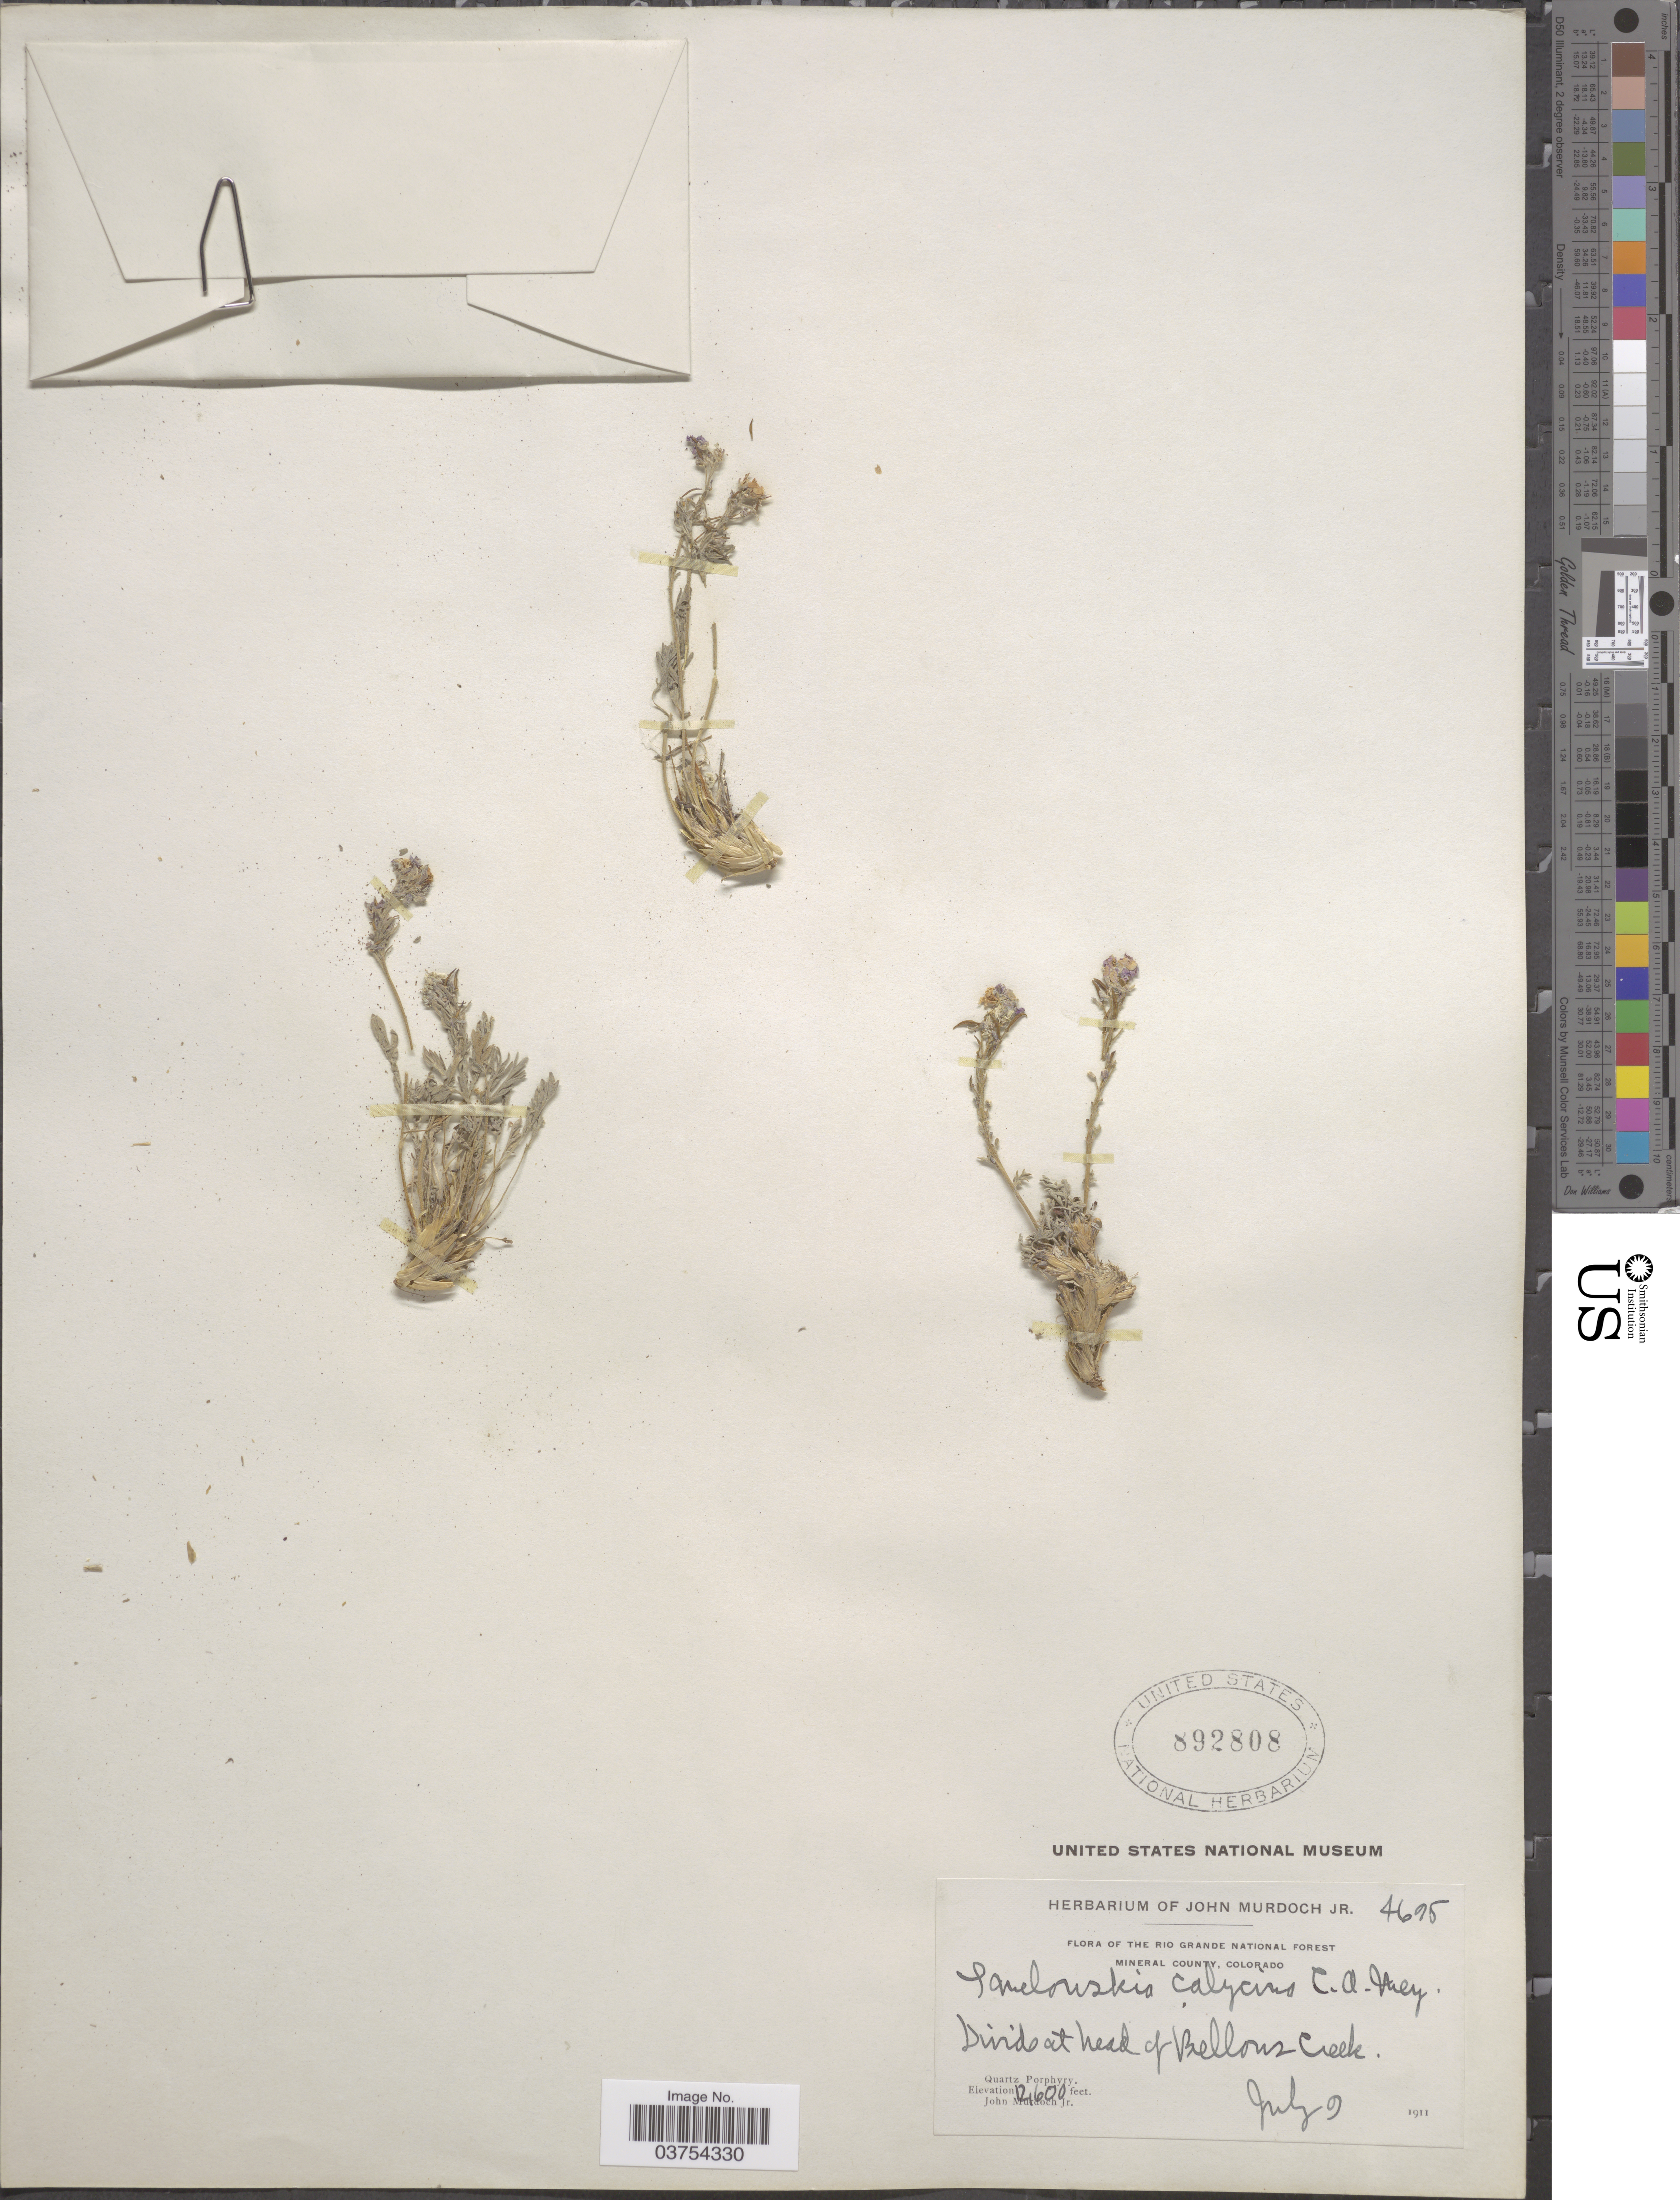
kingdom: Plantae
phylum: Tracheophyta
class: Magnoliopsida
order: Brassicales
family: Brassicaceae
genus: Smelowskia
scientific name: Smelowskia calycina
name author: (Stephan) C.A. Mey.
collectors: J. Murdoch Jr.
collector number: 4695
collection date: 1911-07-09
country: United States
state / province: Colorado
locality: The Rio Grande National Forest. Mineral County. Divide at head of Bellons Creek.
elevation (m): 3840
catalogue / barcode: US 892808